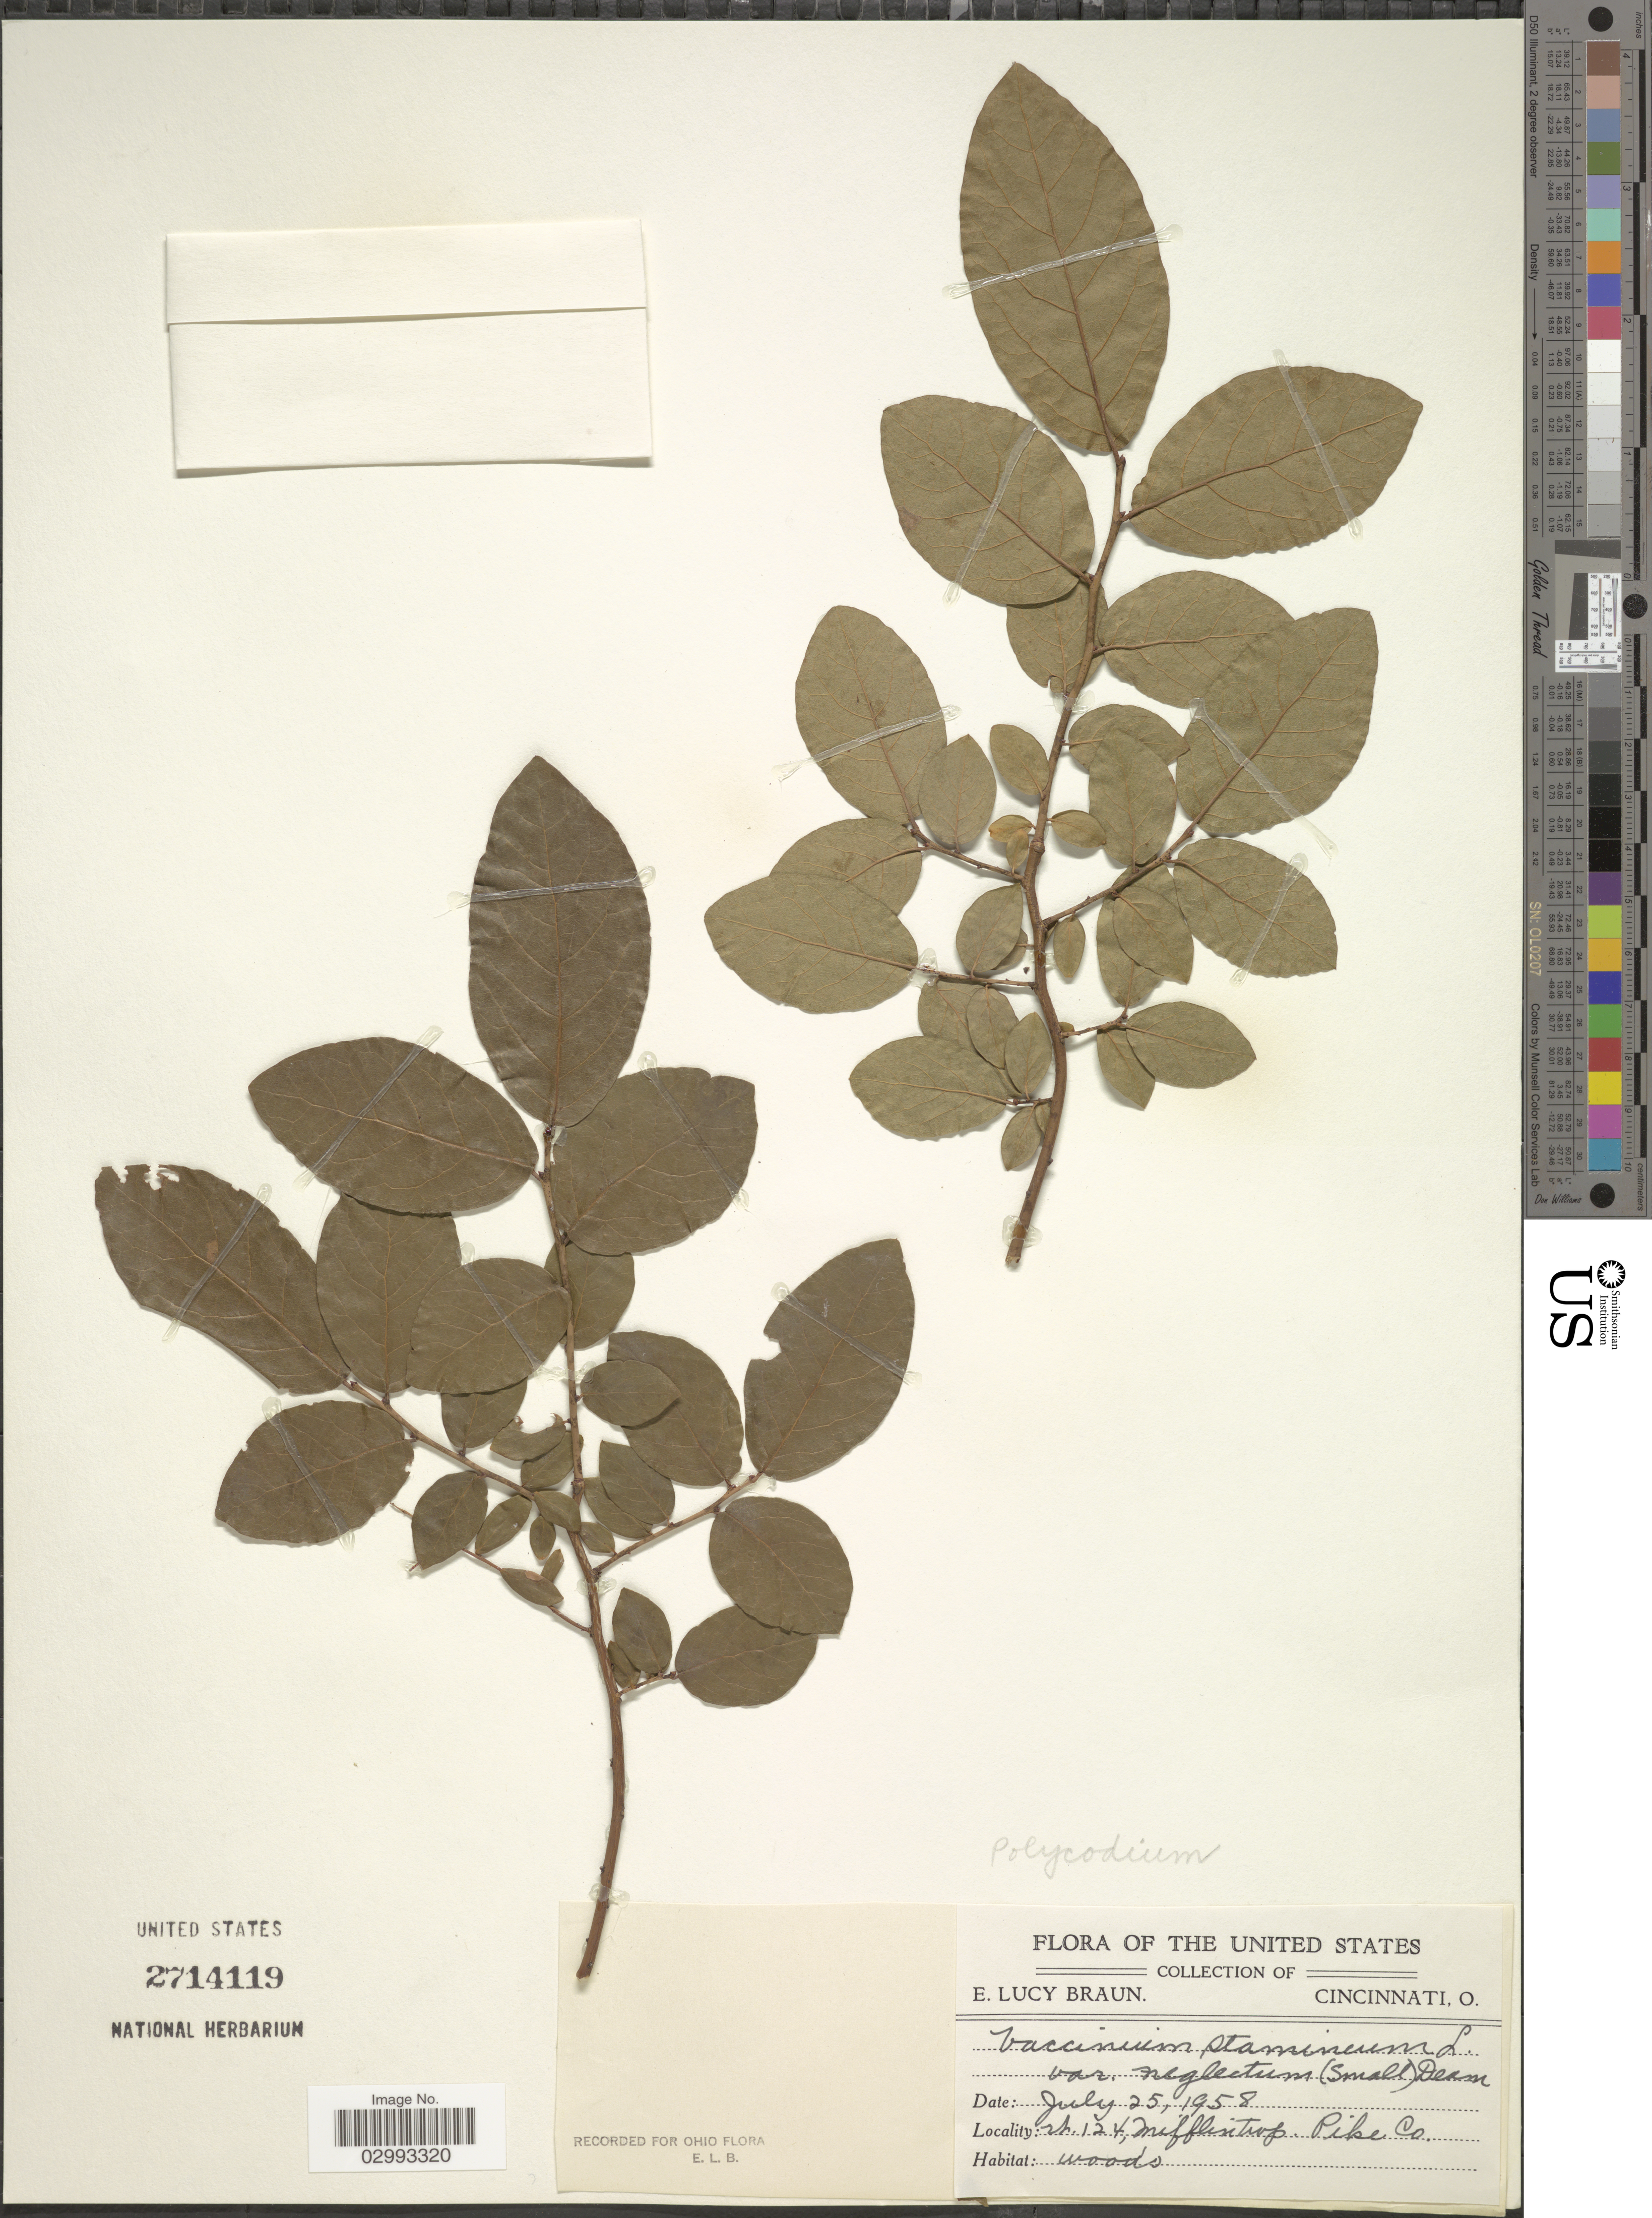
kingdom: Plantae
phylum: Tracheophyta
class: Magnoliopsida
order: Ericales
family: Ericaceae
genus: Polycodium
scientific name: Polycodium stamineum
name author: (L.) Greene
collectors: E. L. Braun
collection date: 1958-07-25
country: United States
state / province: Ohio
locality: Rt. 124, Mifflin Twp., Pike Co.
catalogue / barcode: US 2714119